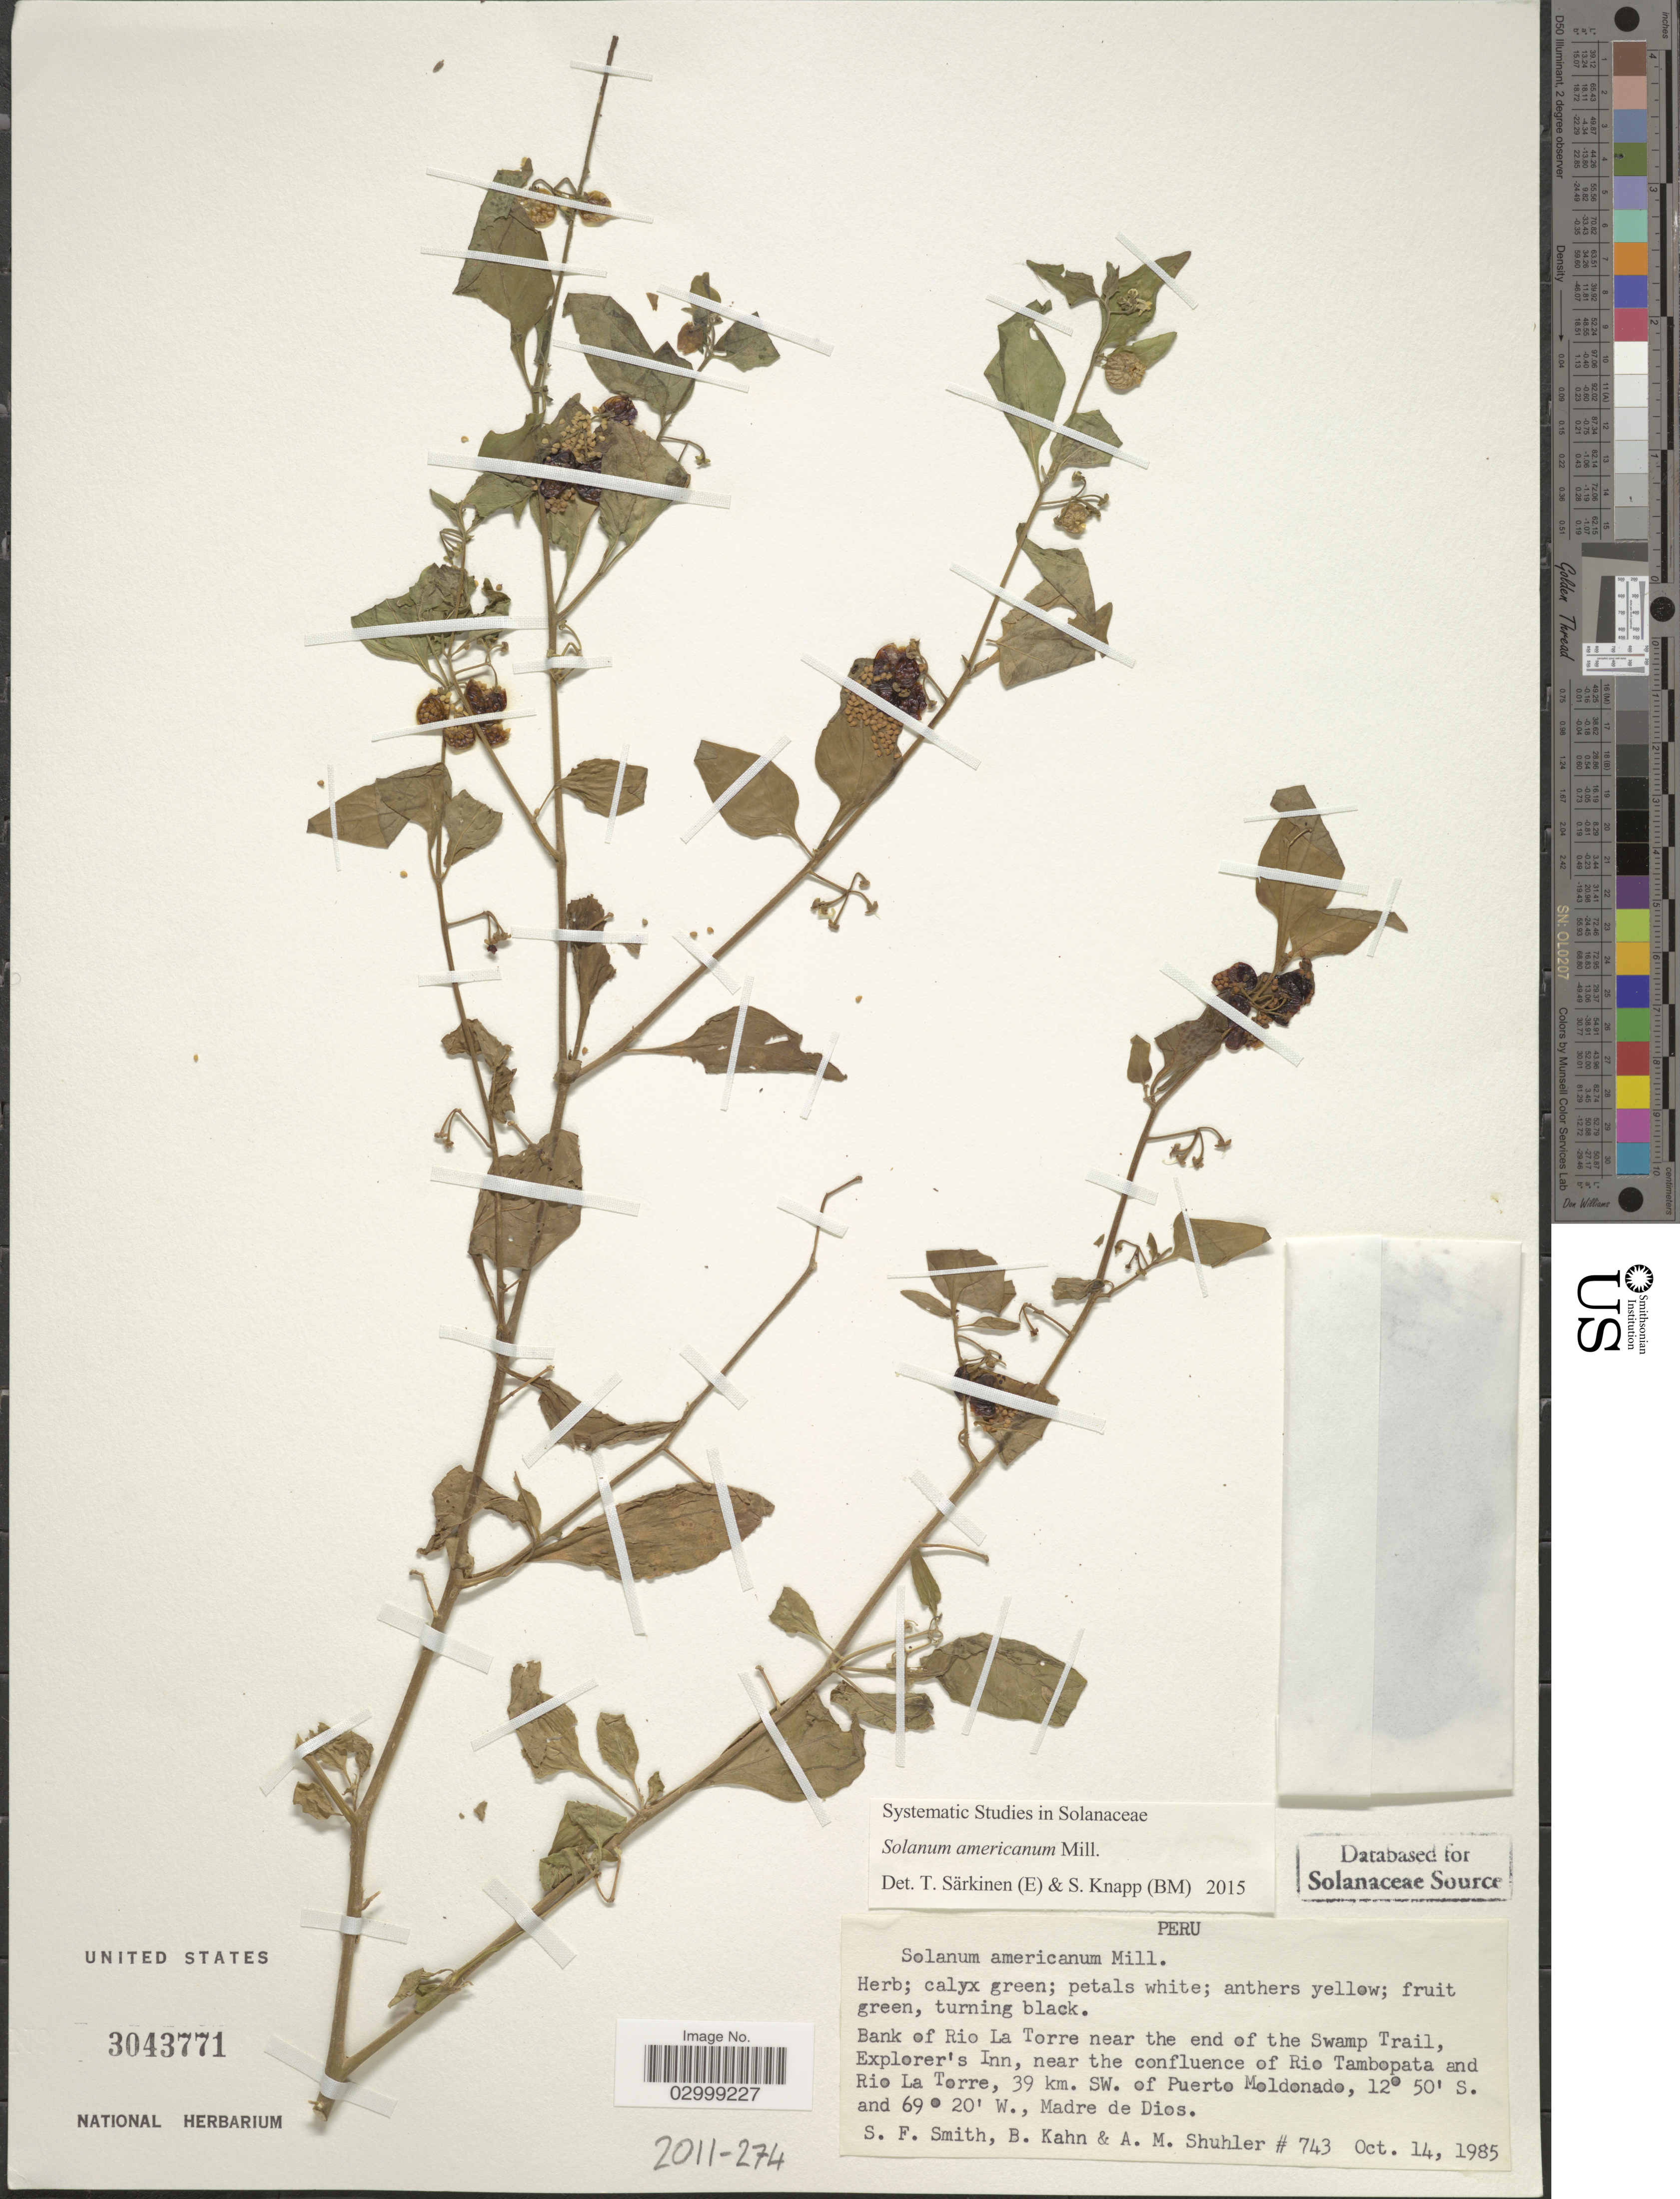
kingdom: Plantae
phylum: Tracheophyta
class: Magnoliopsida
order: Solanales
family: Solanaceae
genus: Solanum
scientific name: Solanum americanum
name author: Mill.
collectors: S.F. Smith, B. Kahn & A. Shuhler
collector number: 743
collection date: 1985-10-14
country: Peru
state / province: Madre de Dios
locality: Bank of Rio La Torre near the end of the Swamp Trail, Explorer's Inn, near the confluence of Rio Tambopata and Rio La Torre, 39 km. SW. of Puerto Moldonado.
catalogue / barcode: US 3043771